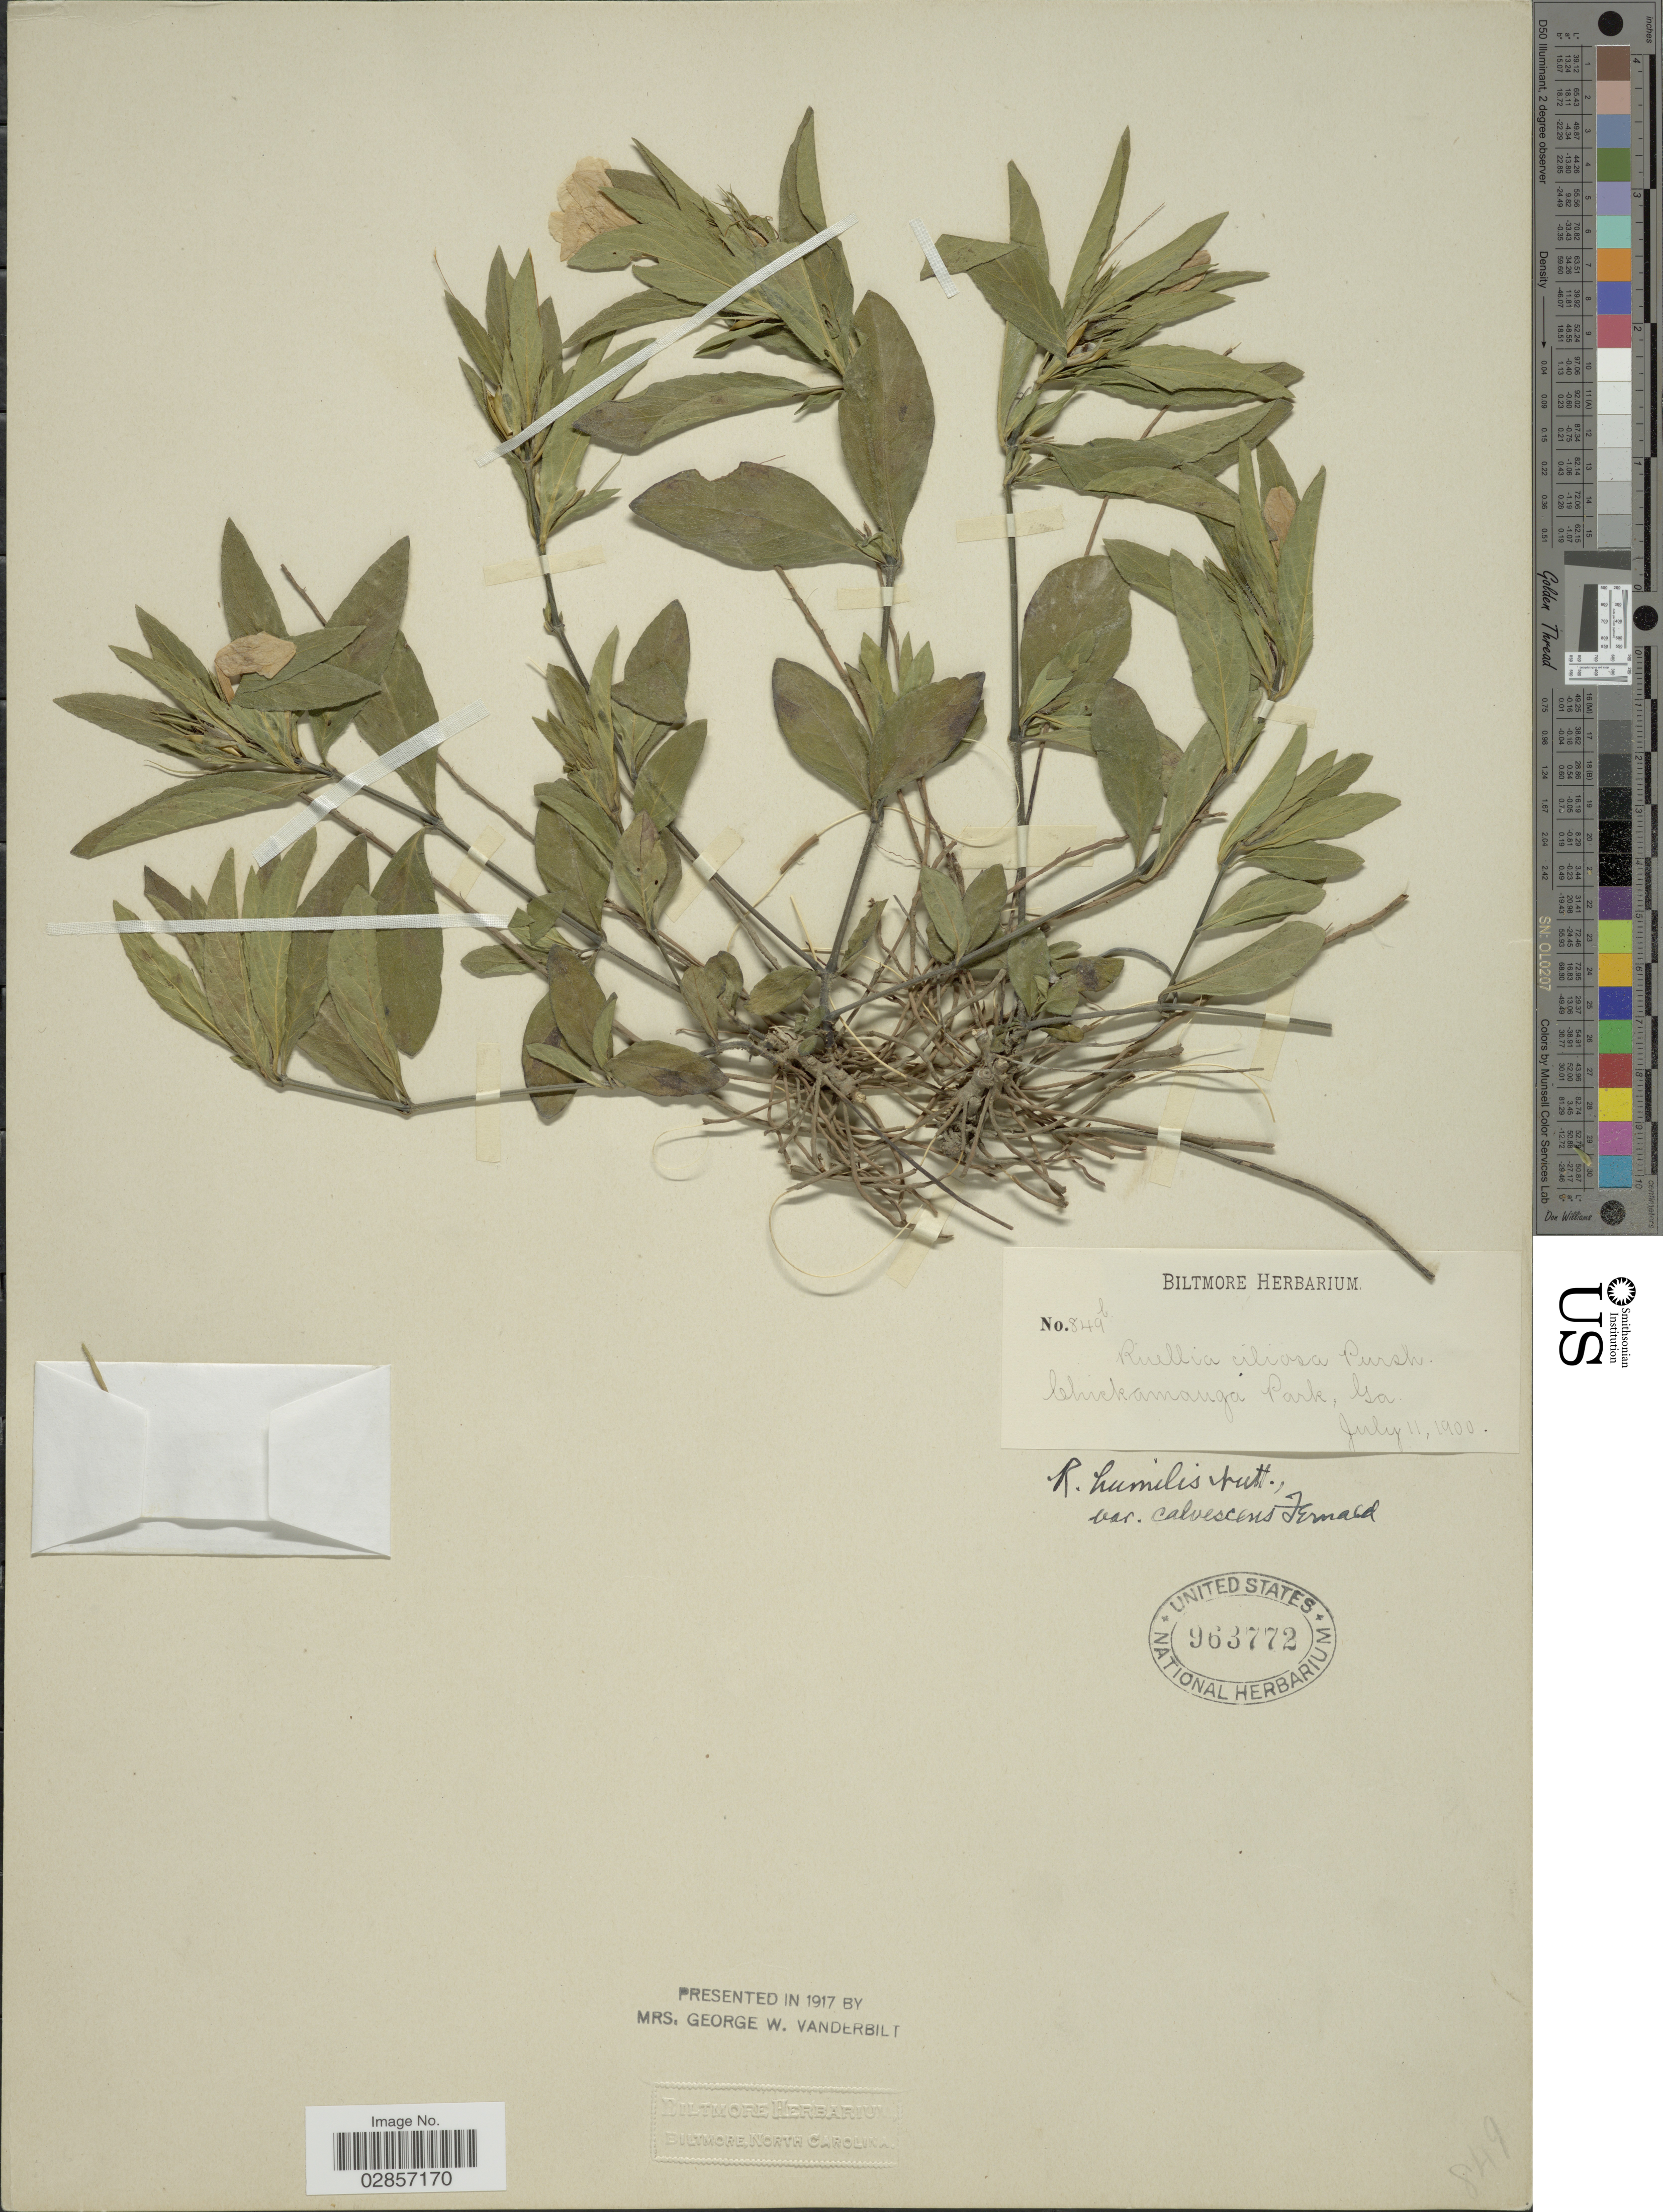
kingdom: Plantae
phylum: Tracheophyta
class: Magnoliopsida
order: Lamiales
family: Acanthaceae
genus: Ruellia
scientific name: Ruellia humilis var. calvescens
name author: Fernald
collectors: ex herb. Biltmore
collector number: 849b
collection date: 1900-07-11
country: United States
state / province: Georgia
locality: Chickamanga Park, Ga.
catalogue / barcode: US 963772